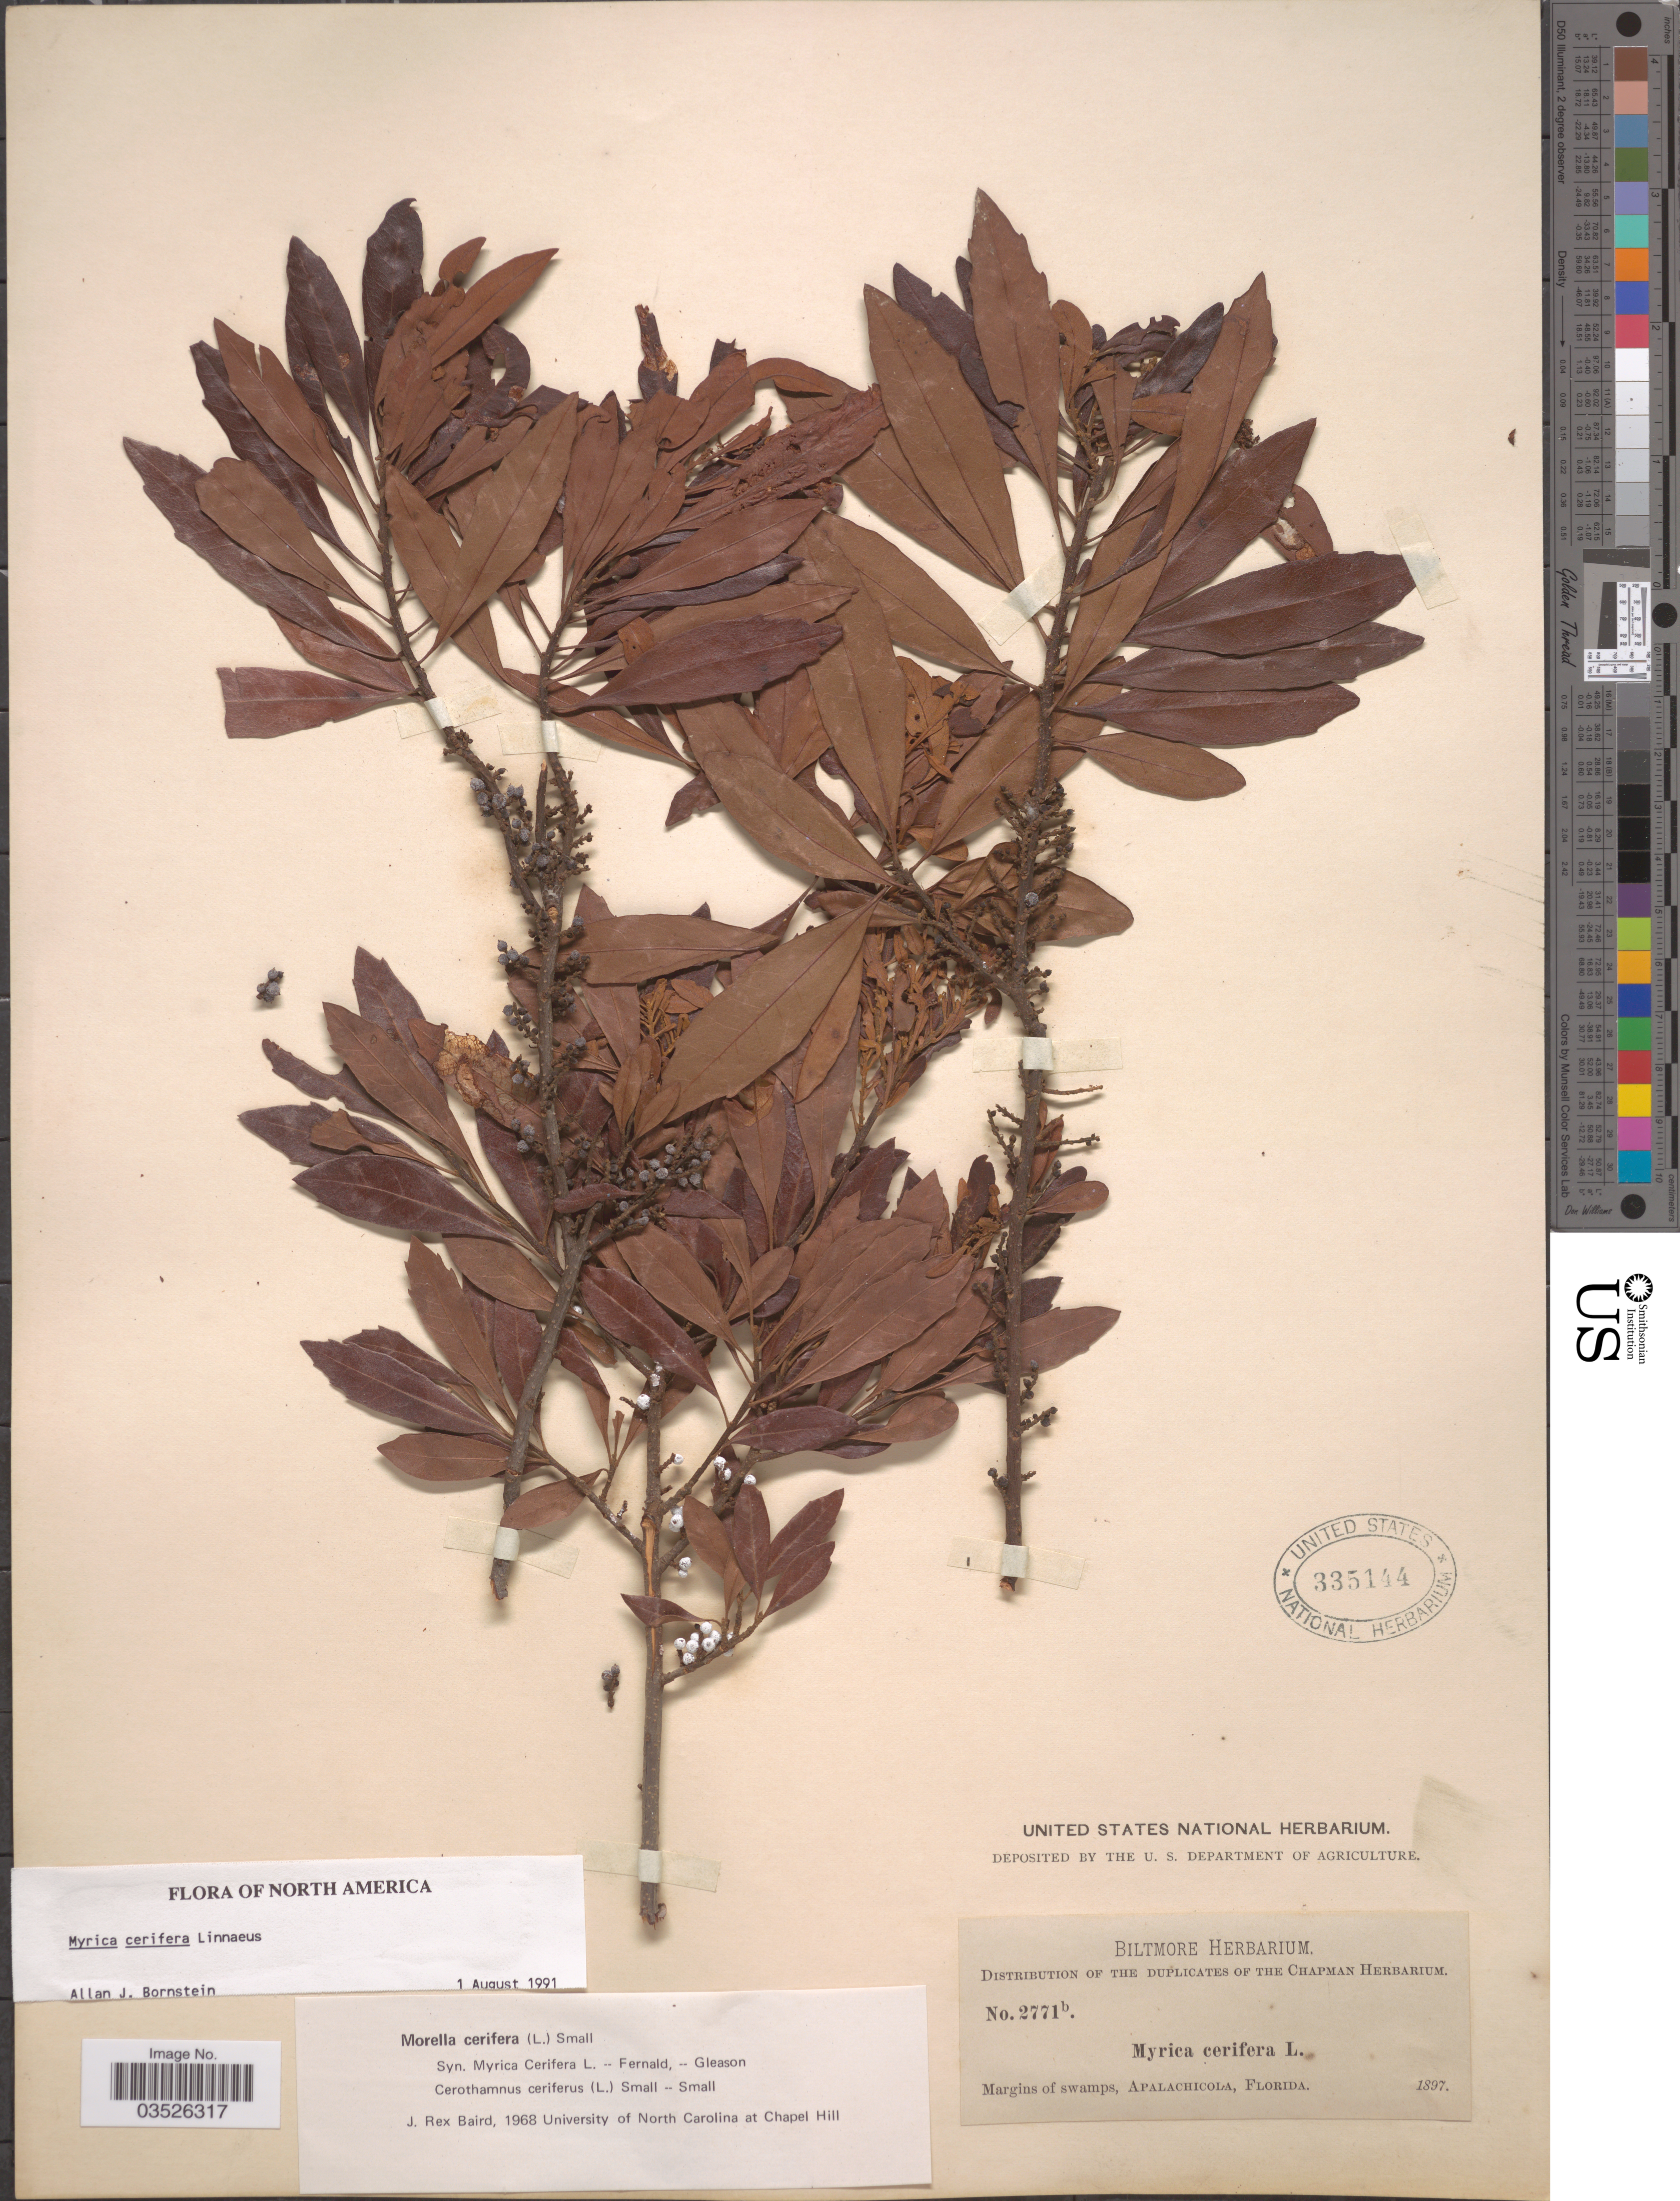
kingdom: Plantae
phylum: Tracheophyta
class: Magnoliopsida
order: Fagales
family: Myricaceae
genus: Morella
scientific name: Morella cerifera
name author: (L.) Small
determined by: Baird, James Rex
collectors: ex herb. Biltmore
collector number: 2771b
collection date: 1897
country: United States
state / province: Florida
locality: Margins of swamps, Apalachicola.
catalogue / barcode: US 335144